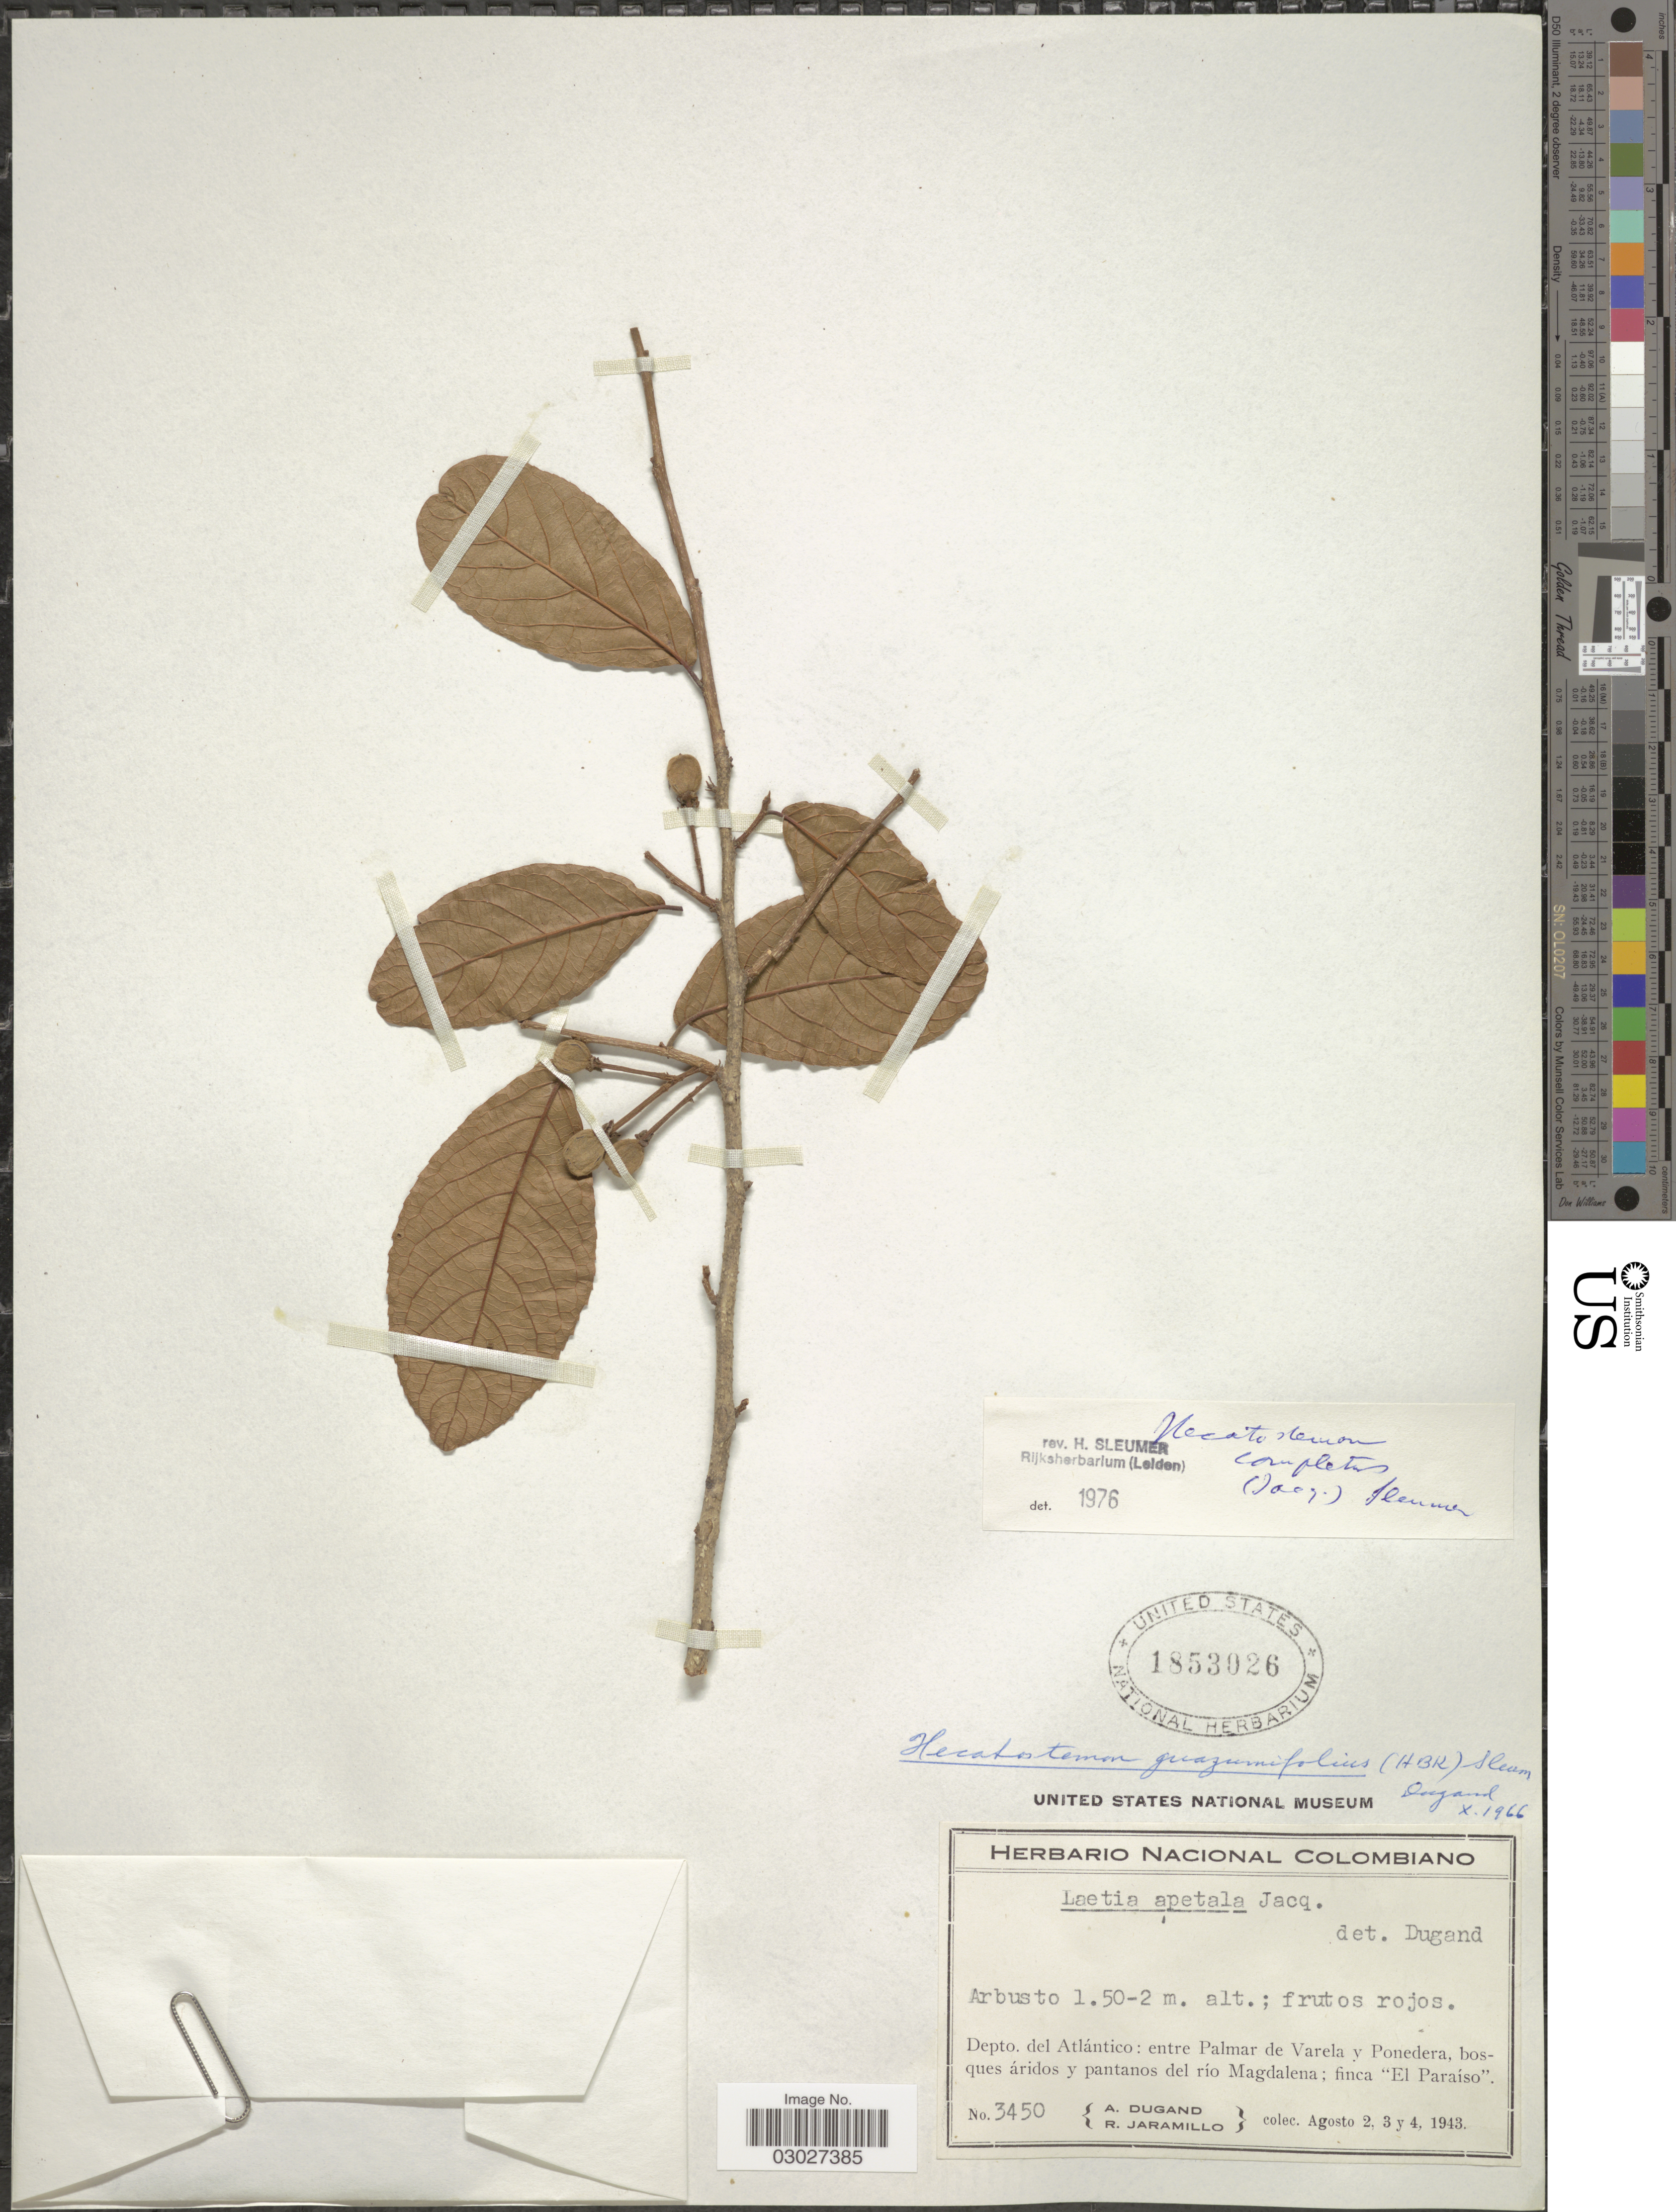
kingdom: Plantae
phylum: Tracheophyta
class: Magnoliopsida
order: Malpighiales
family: Salicaceae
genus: Casearia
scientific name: Casearia completa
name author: (Jacq.) T. Samar. & M.H. Alford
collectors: A. Dugand & R. Jaramillo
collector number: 3450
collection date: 1943-08-02/1943-08-04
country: Colombia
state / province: Atlántico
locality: Depto. del Atlántico: entre Palmar de Varela y Ponedera, bosques áridos y pantanos del río Magdalena; finca 'El Paraíso'.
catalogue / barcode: US 1853026